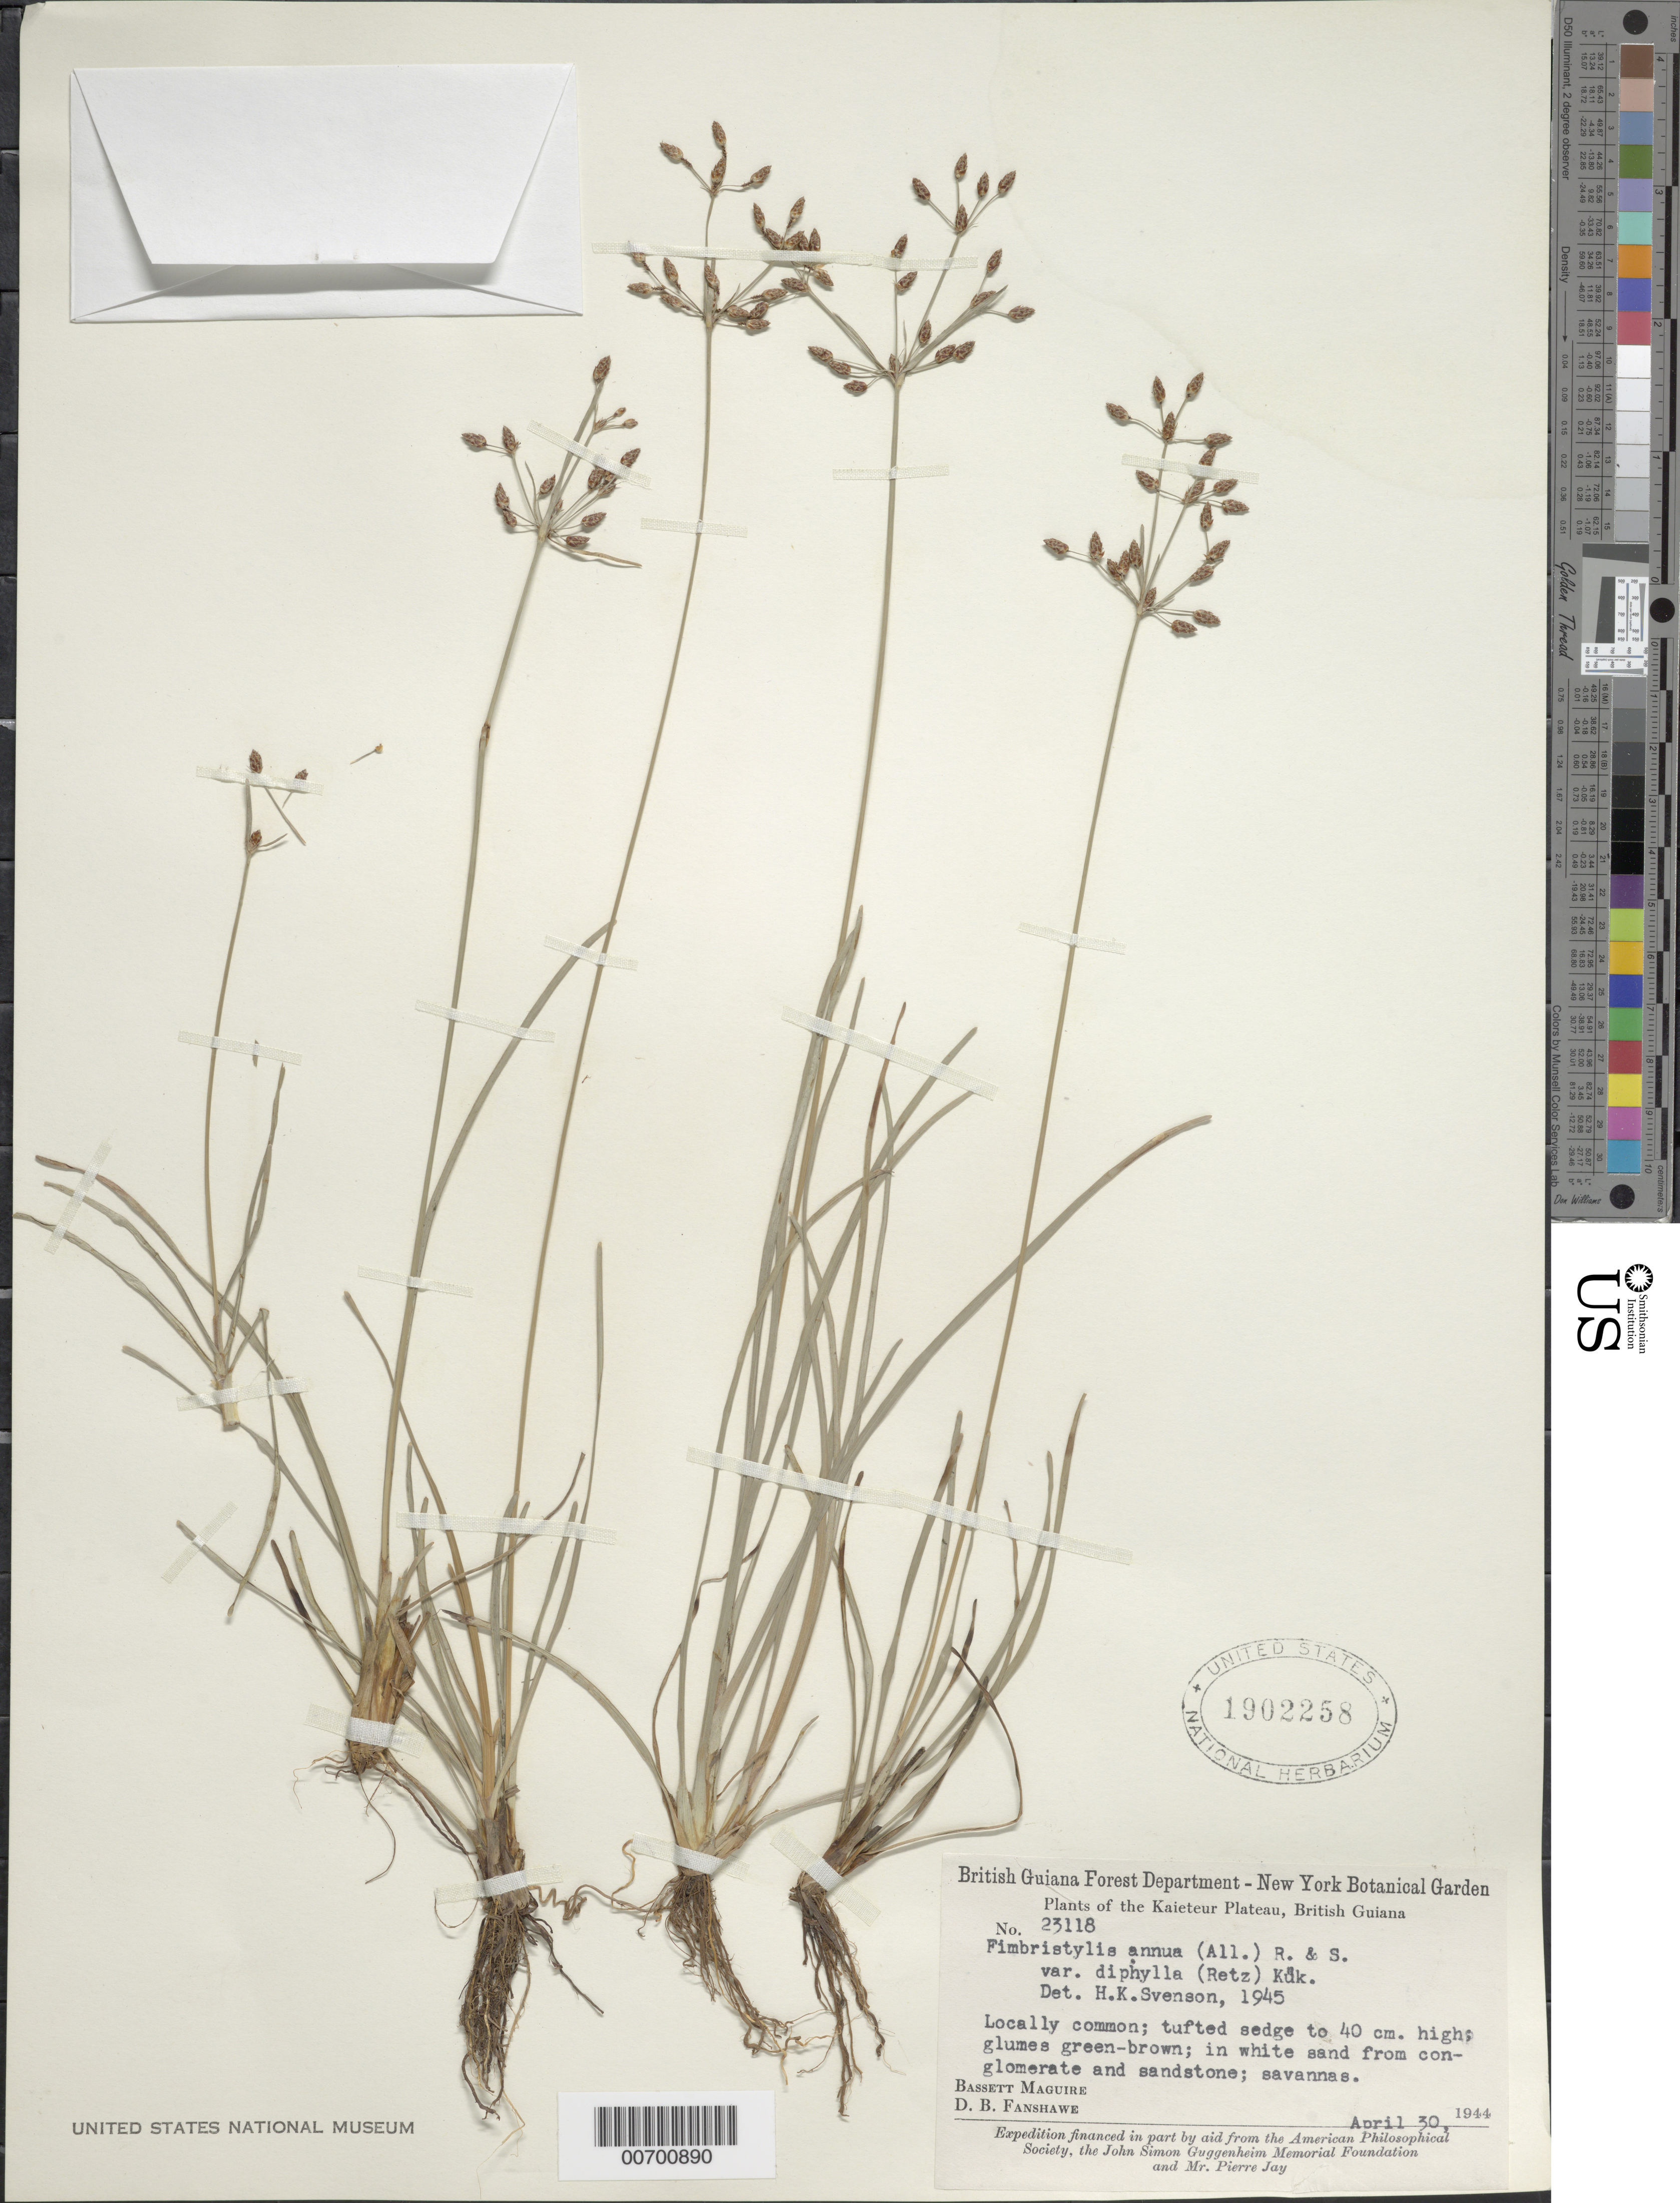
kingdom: Plantae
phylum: Tracheophyta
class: Liliopsida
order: Poales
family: Cyperaceae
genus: Fimbristylis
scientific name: Fimbristylis dichotoma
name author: (L.) Vahl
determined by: Strong, Mark T., (BOT), Smithsonian Institution - National Museum of Natural History (UNITED STATES)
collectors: B. Maguire & D. B. Fanshawe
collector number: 23118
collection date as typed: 30-Apr-44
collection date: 1944-04-30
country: Guyana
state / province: Potaro-Siparuni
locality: Kaieteur Plateau, Potaro River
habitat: Savannas, in white sand from conglomerate and sandstone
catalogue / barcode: US 1902258